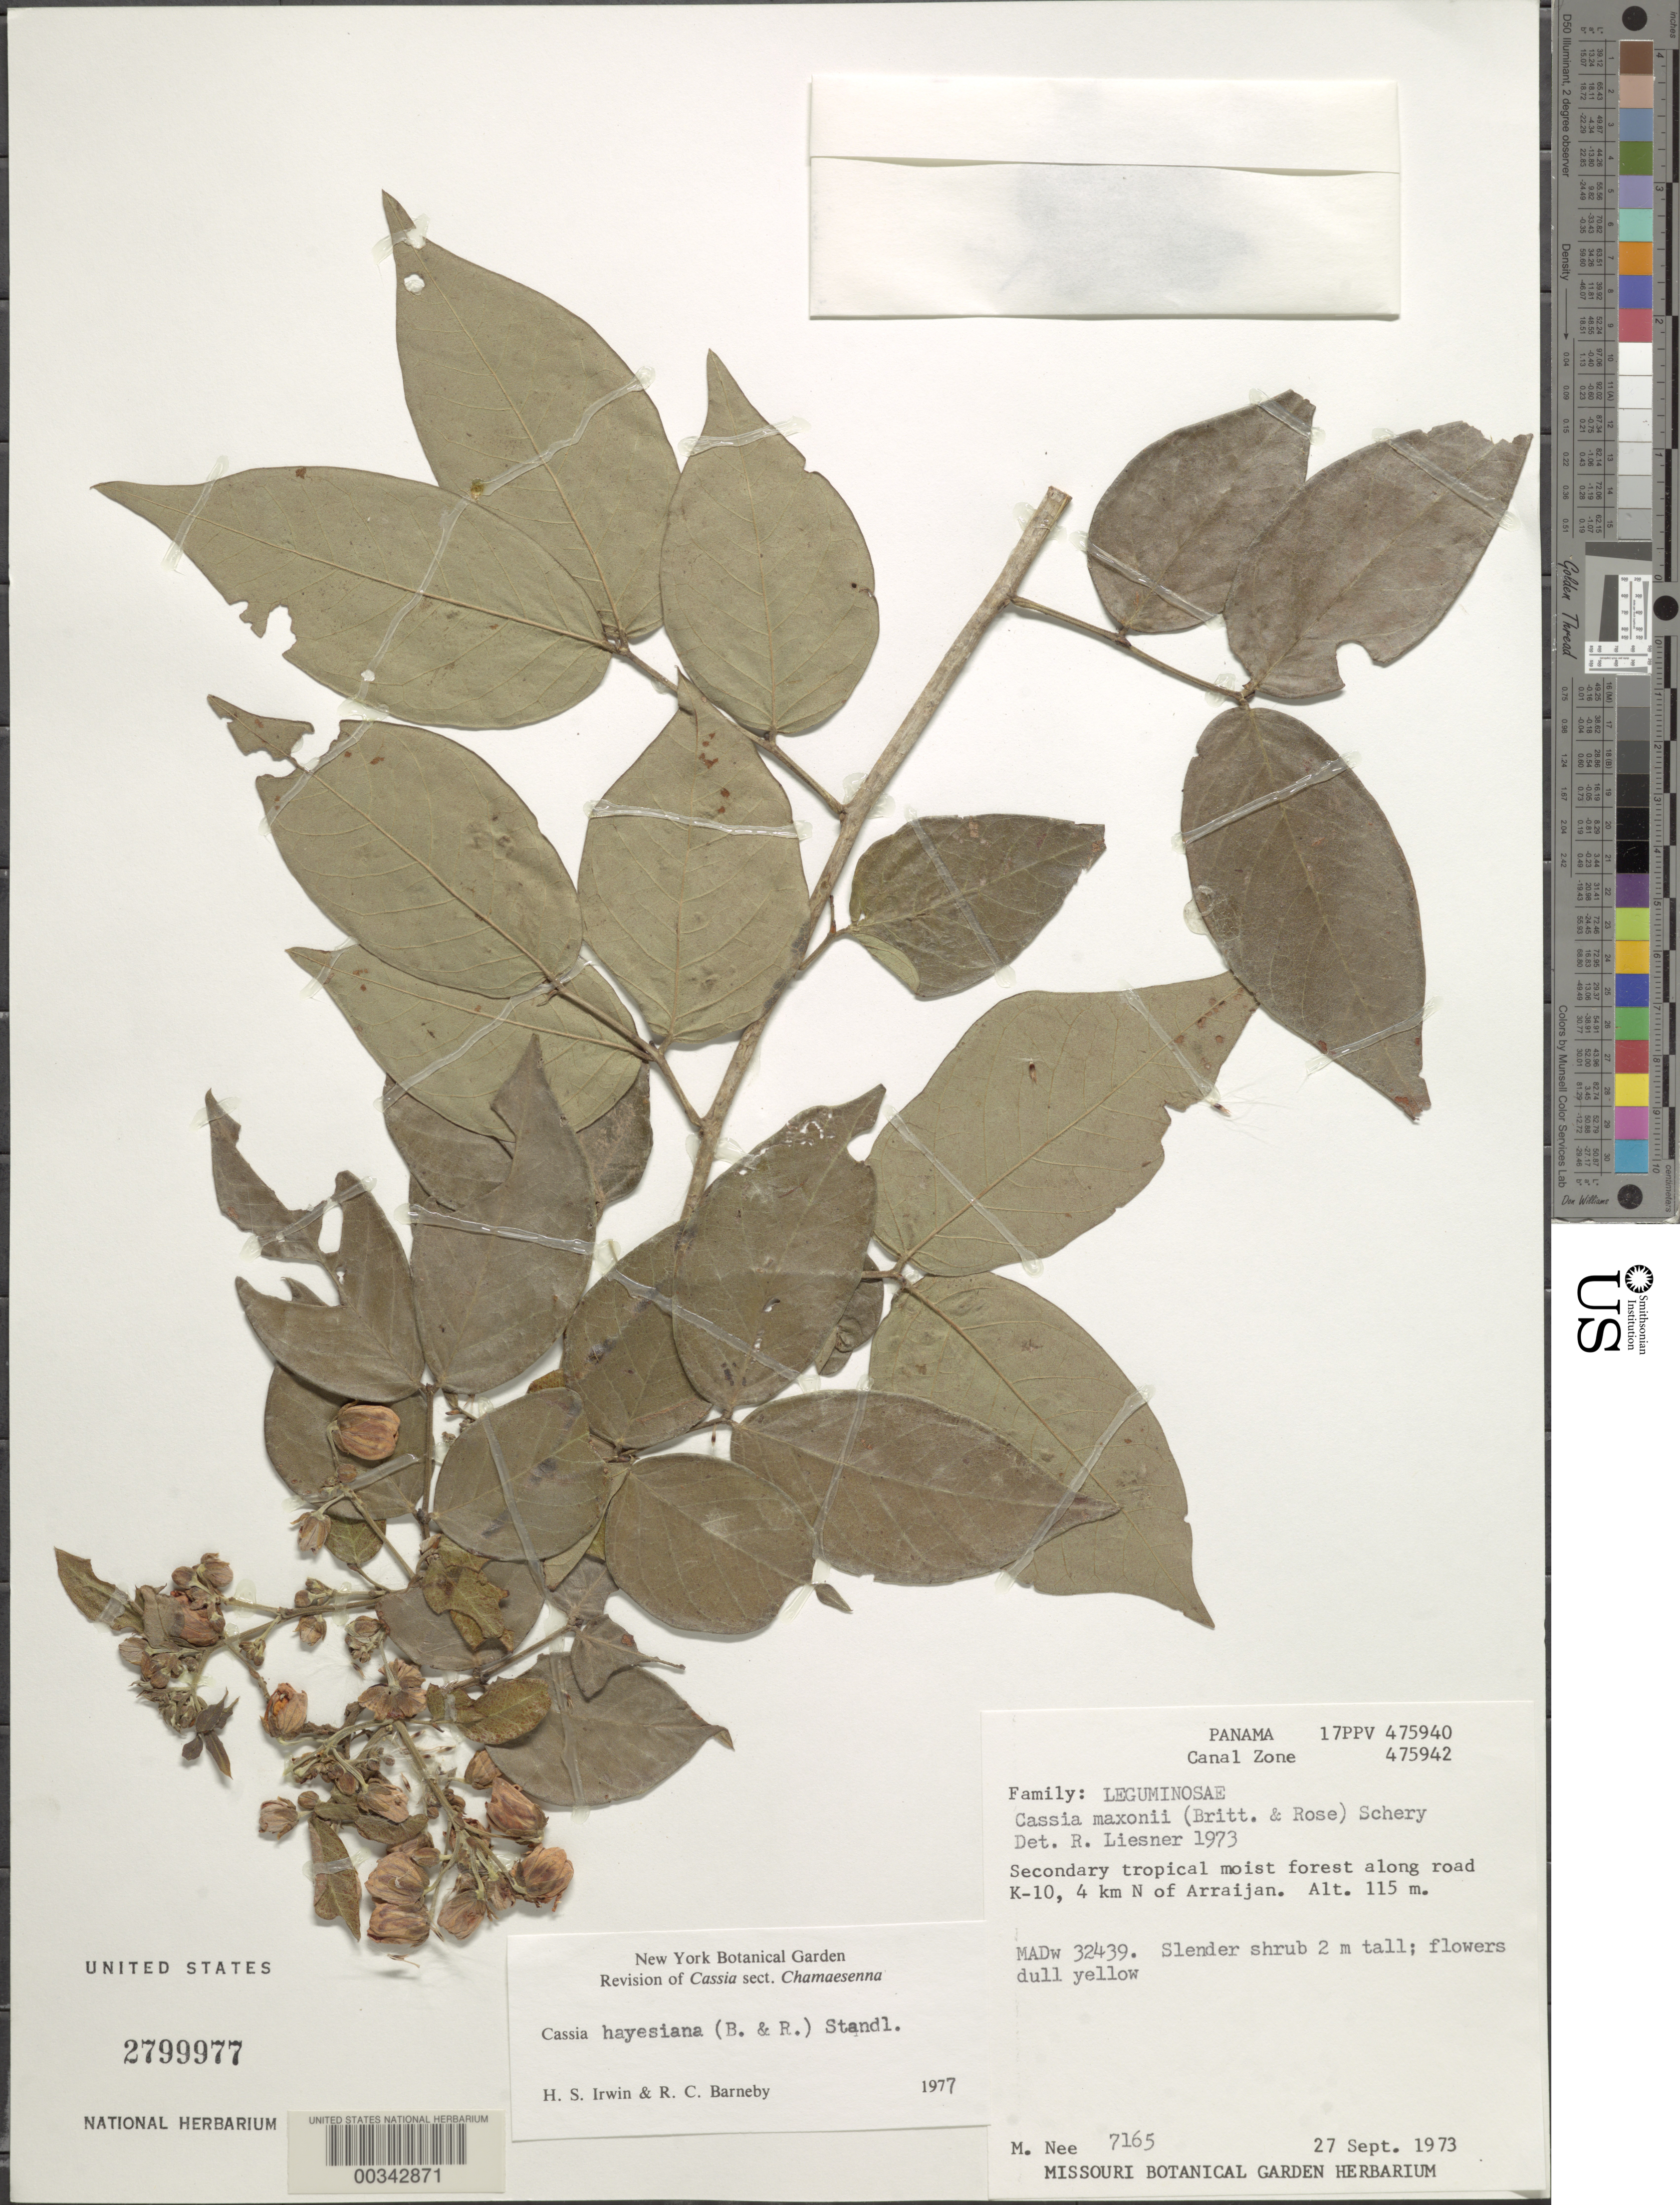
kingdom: Plantae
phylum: Tracheophyta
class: Magnoliopsida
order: Fabales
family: Fabaceae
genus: Senna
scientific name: Senna hayesiana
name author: (Britton & Rose) H.S. Irwin & Barneby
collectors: M. Nee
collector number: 7165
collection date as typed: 27 Sep 1973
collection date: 1973-09-27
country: Panama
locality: Along road K-10, 4 km N of Arraijan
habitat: Secondary tropical moist forest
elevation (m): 115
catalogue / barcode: US 2799977